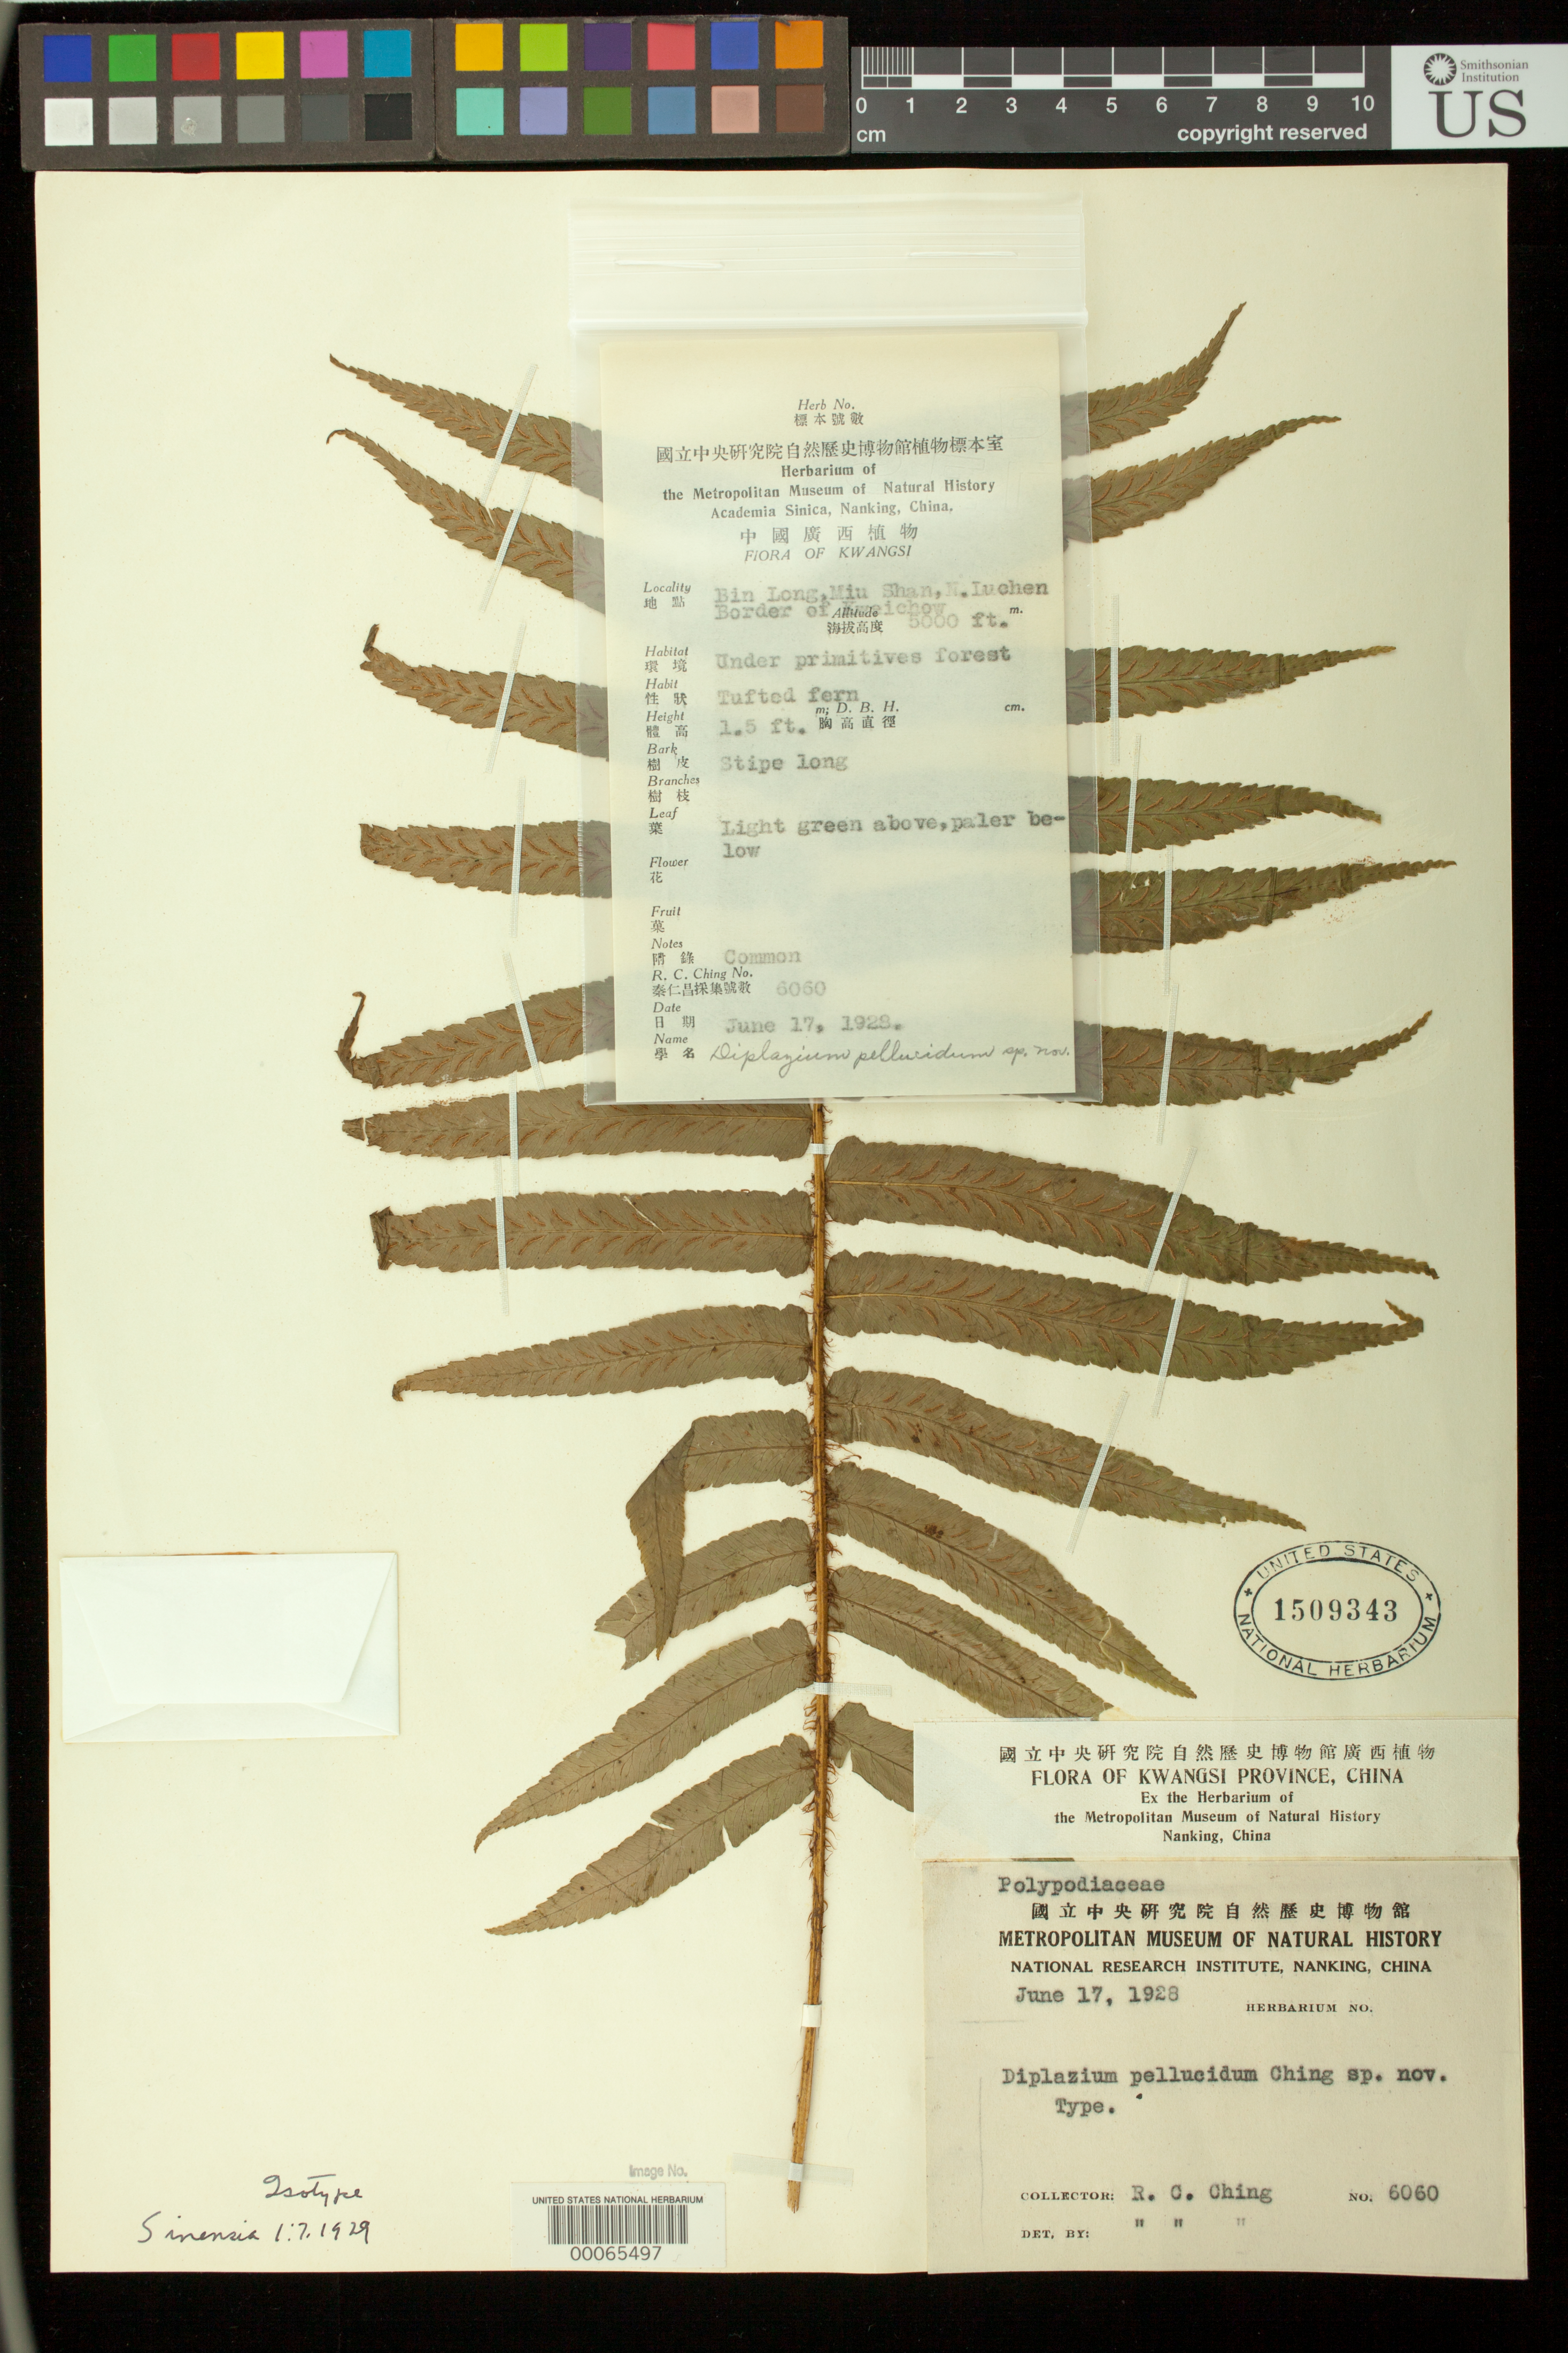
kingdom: Plantae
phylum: Tracheophyta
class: Polypodiopsida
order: Polypodiales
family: Athyriaceae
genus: Diplazium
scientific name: Diplazium pellucidum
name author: Ching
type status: Type Collection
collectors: R. C. Ching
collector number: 6060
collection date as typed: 17 Jun 1928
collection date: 1928-06-17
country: China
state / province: Guangxi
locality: Kwangsi, Bin Long, Miu Shan, N. Luchen, border of Kweichow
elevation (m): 1524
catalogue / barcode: US 1509343